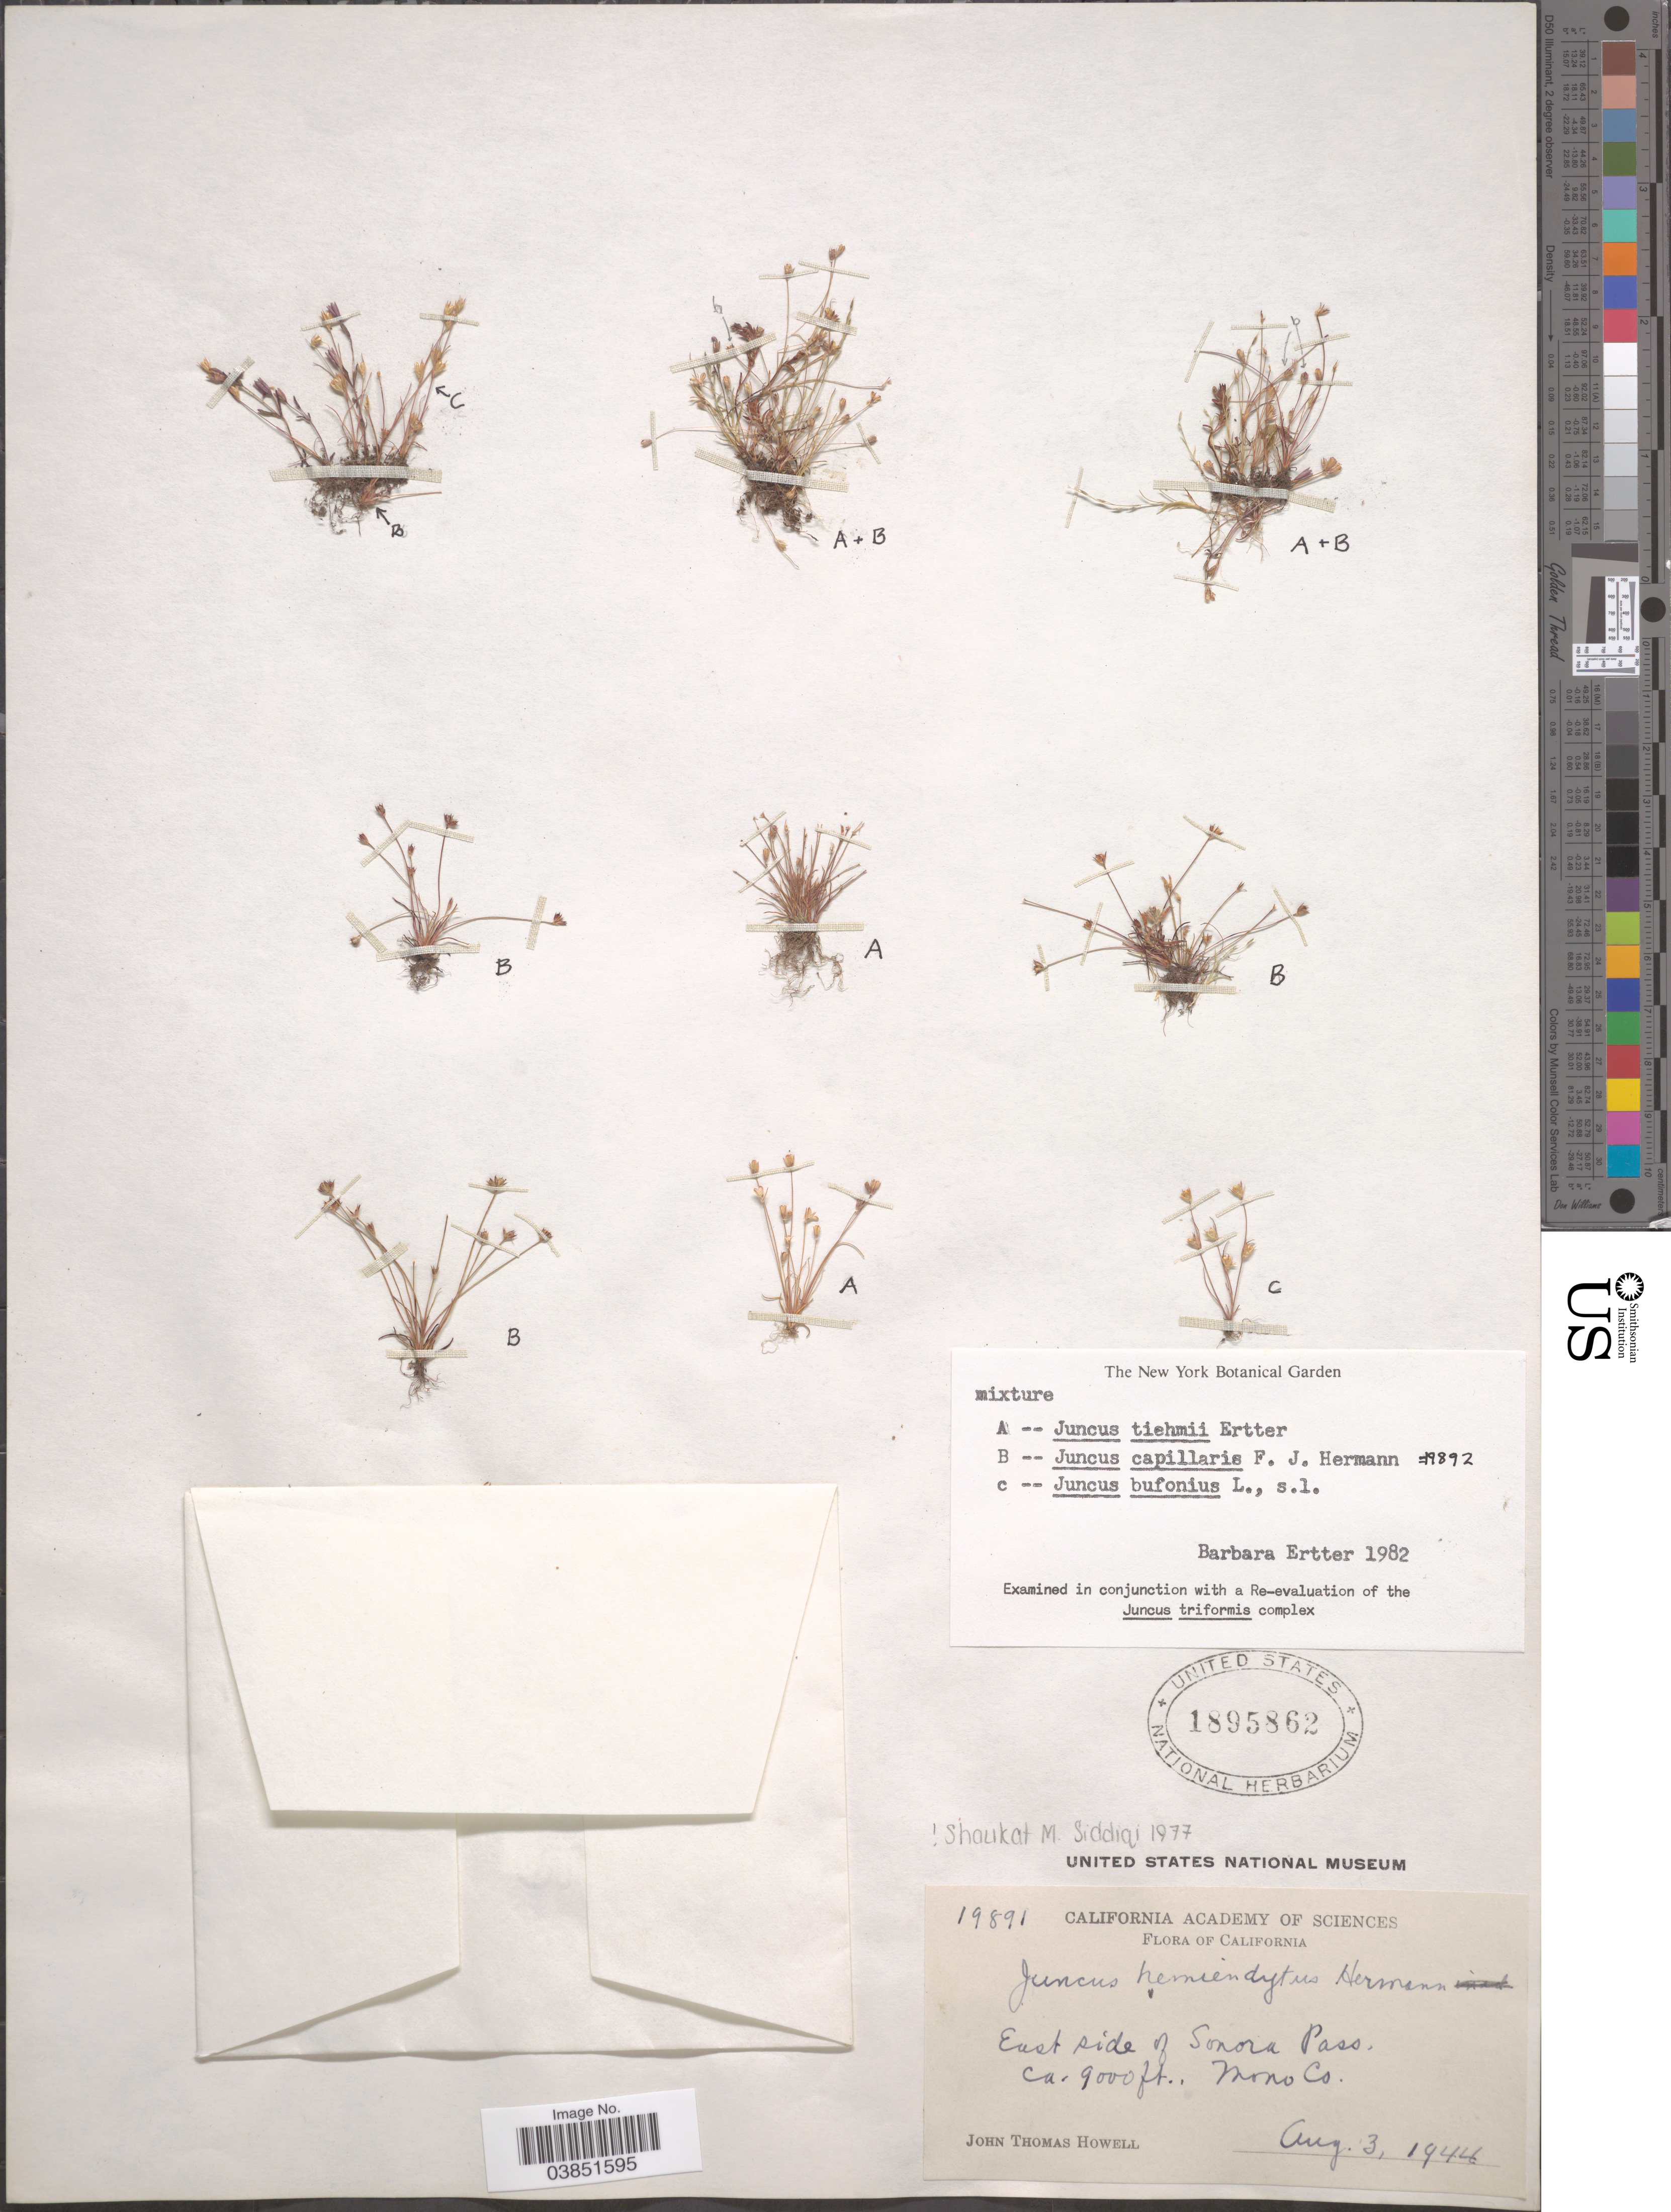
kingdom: Plantae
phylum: Tracheophyta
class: Liliopsida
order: Poales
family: Juncaceae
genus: Juncus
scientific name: Juncus capillaris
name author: F.J. Herm.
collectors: J. T. Howell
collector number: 19891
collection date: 1944-08-03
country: United States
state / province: California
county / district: Mono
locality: East side of Sonora Pass. Mono Co.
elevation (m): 2743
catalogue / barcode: US 1895862